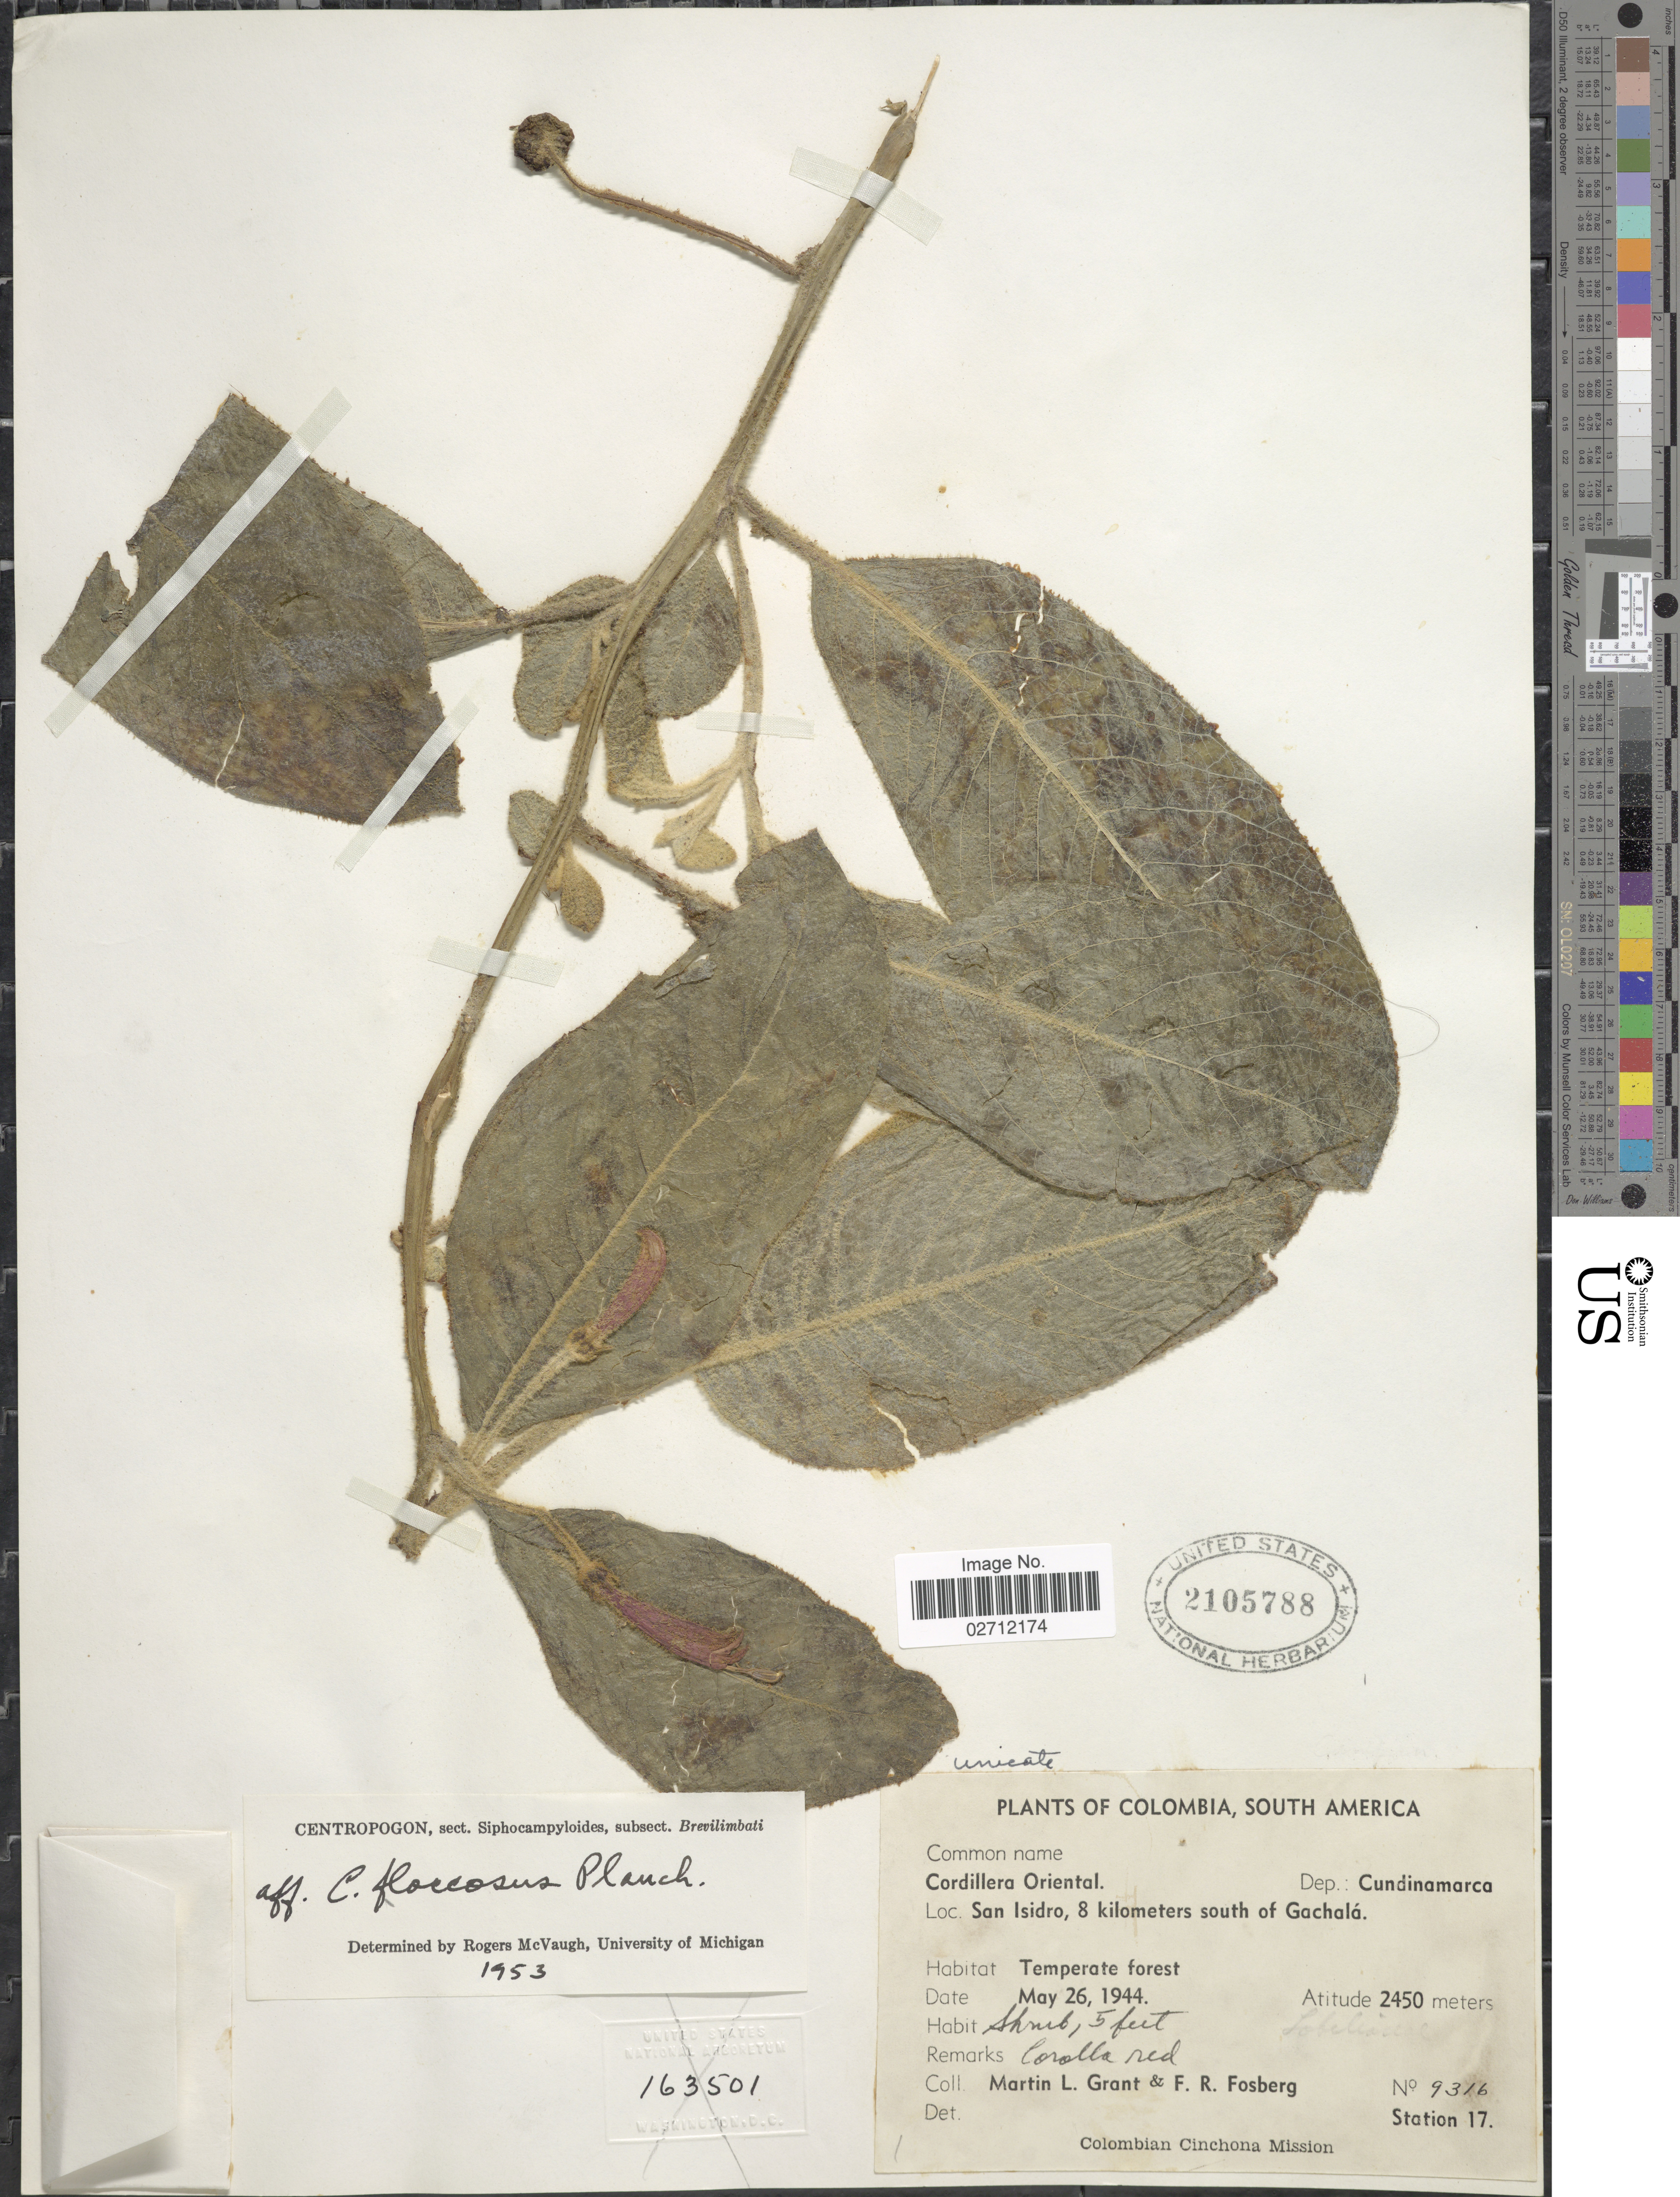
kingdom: Plantae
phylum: Tracheophyta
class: Magnoliopsida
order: Asterales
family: Campanulaceae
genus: Centropogon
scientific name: Centropogon floccosus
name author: Planch.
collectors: M. L. Grant & F. R. Fosberg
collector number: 9316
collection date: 1944-05-26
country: Colombia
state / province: Cundinamarca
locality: Cordillera Oriental, San Isidro, 8 kilometers south of Gachalá, Temperate forest.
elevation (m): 2450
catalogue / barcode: US 2105788